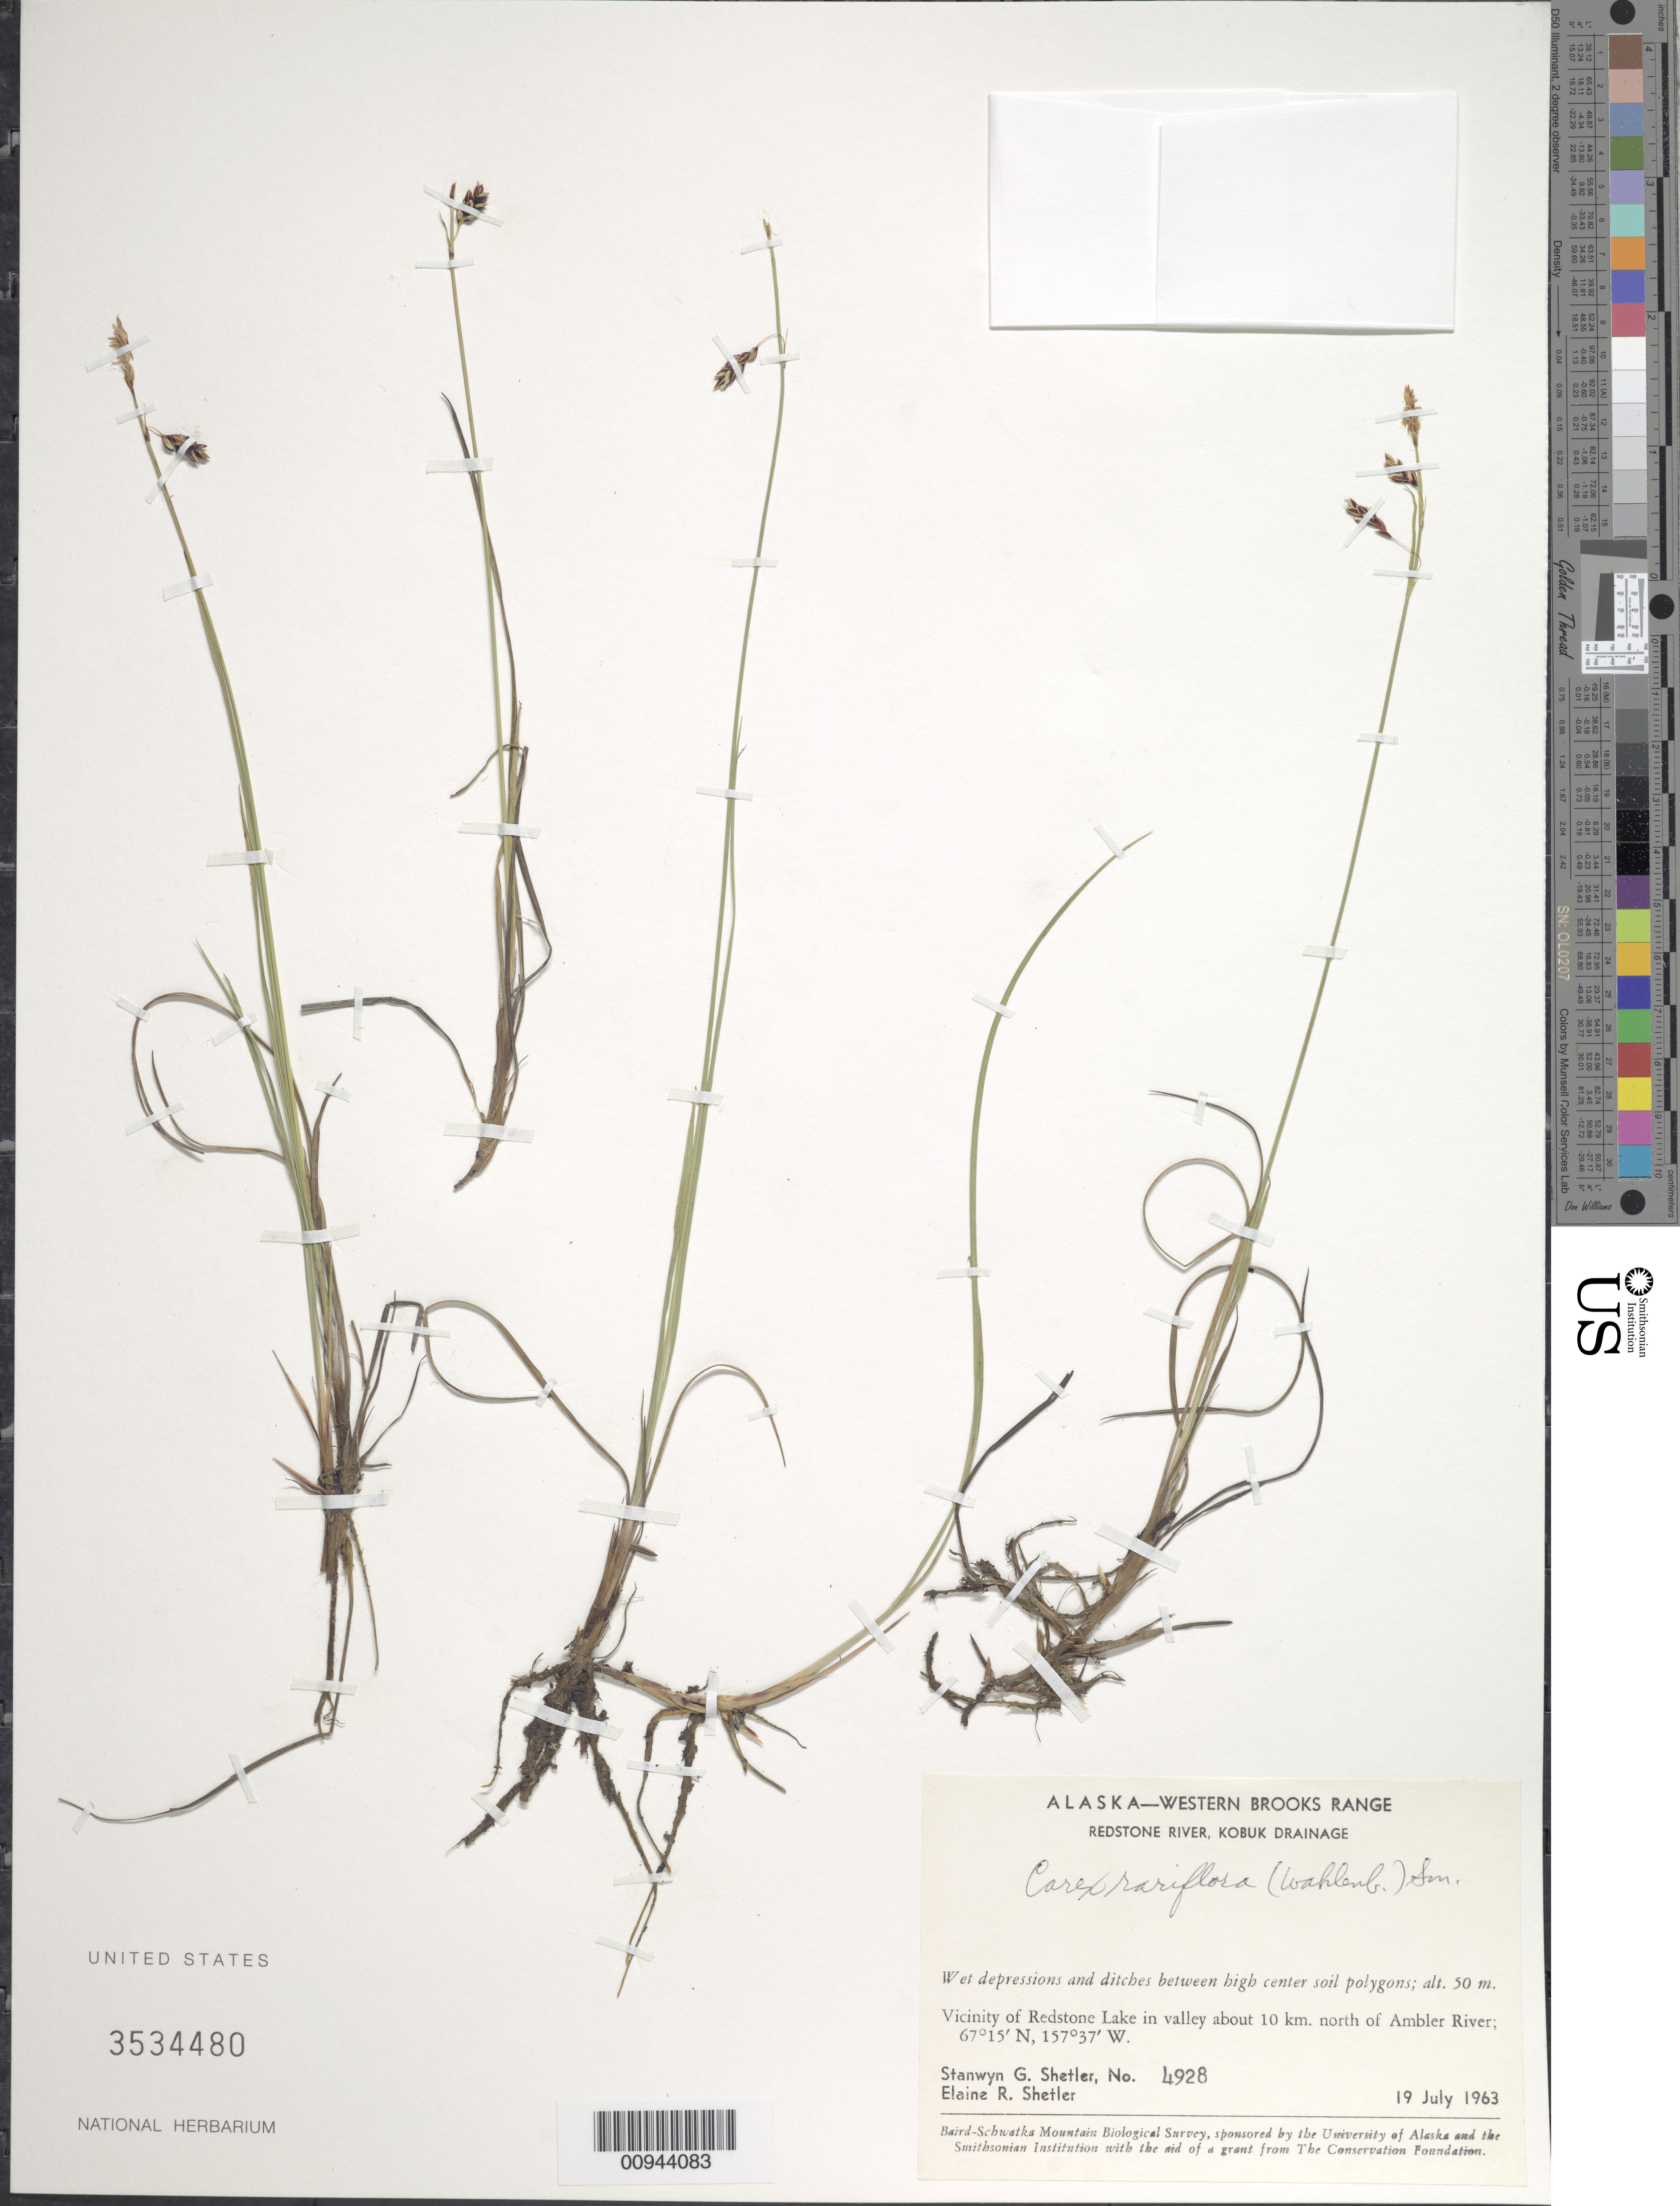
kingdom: Plantae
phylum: Tracheophyta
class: Liliopsida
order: Poales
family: Cyperaceae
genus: Carex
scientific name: Carex rariflora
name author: (Wahlenb.) Sm.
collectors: S. Shetler & E. R. Shetler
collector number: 4928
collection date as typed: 19 Jul 1963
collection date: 1963-07-19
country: United States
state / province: Alaska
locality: Vicinity of Redstone Lake in valley about 10 km. north of Ambler River. Western Brooks Range, Redstone River, Kobuk Drainage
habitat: Wet depressions and ditches between high center soil polygons.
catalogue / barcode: US 3534480